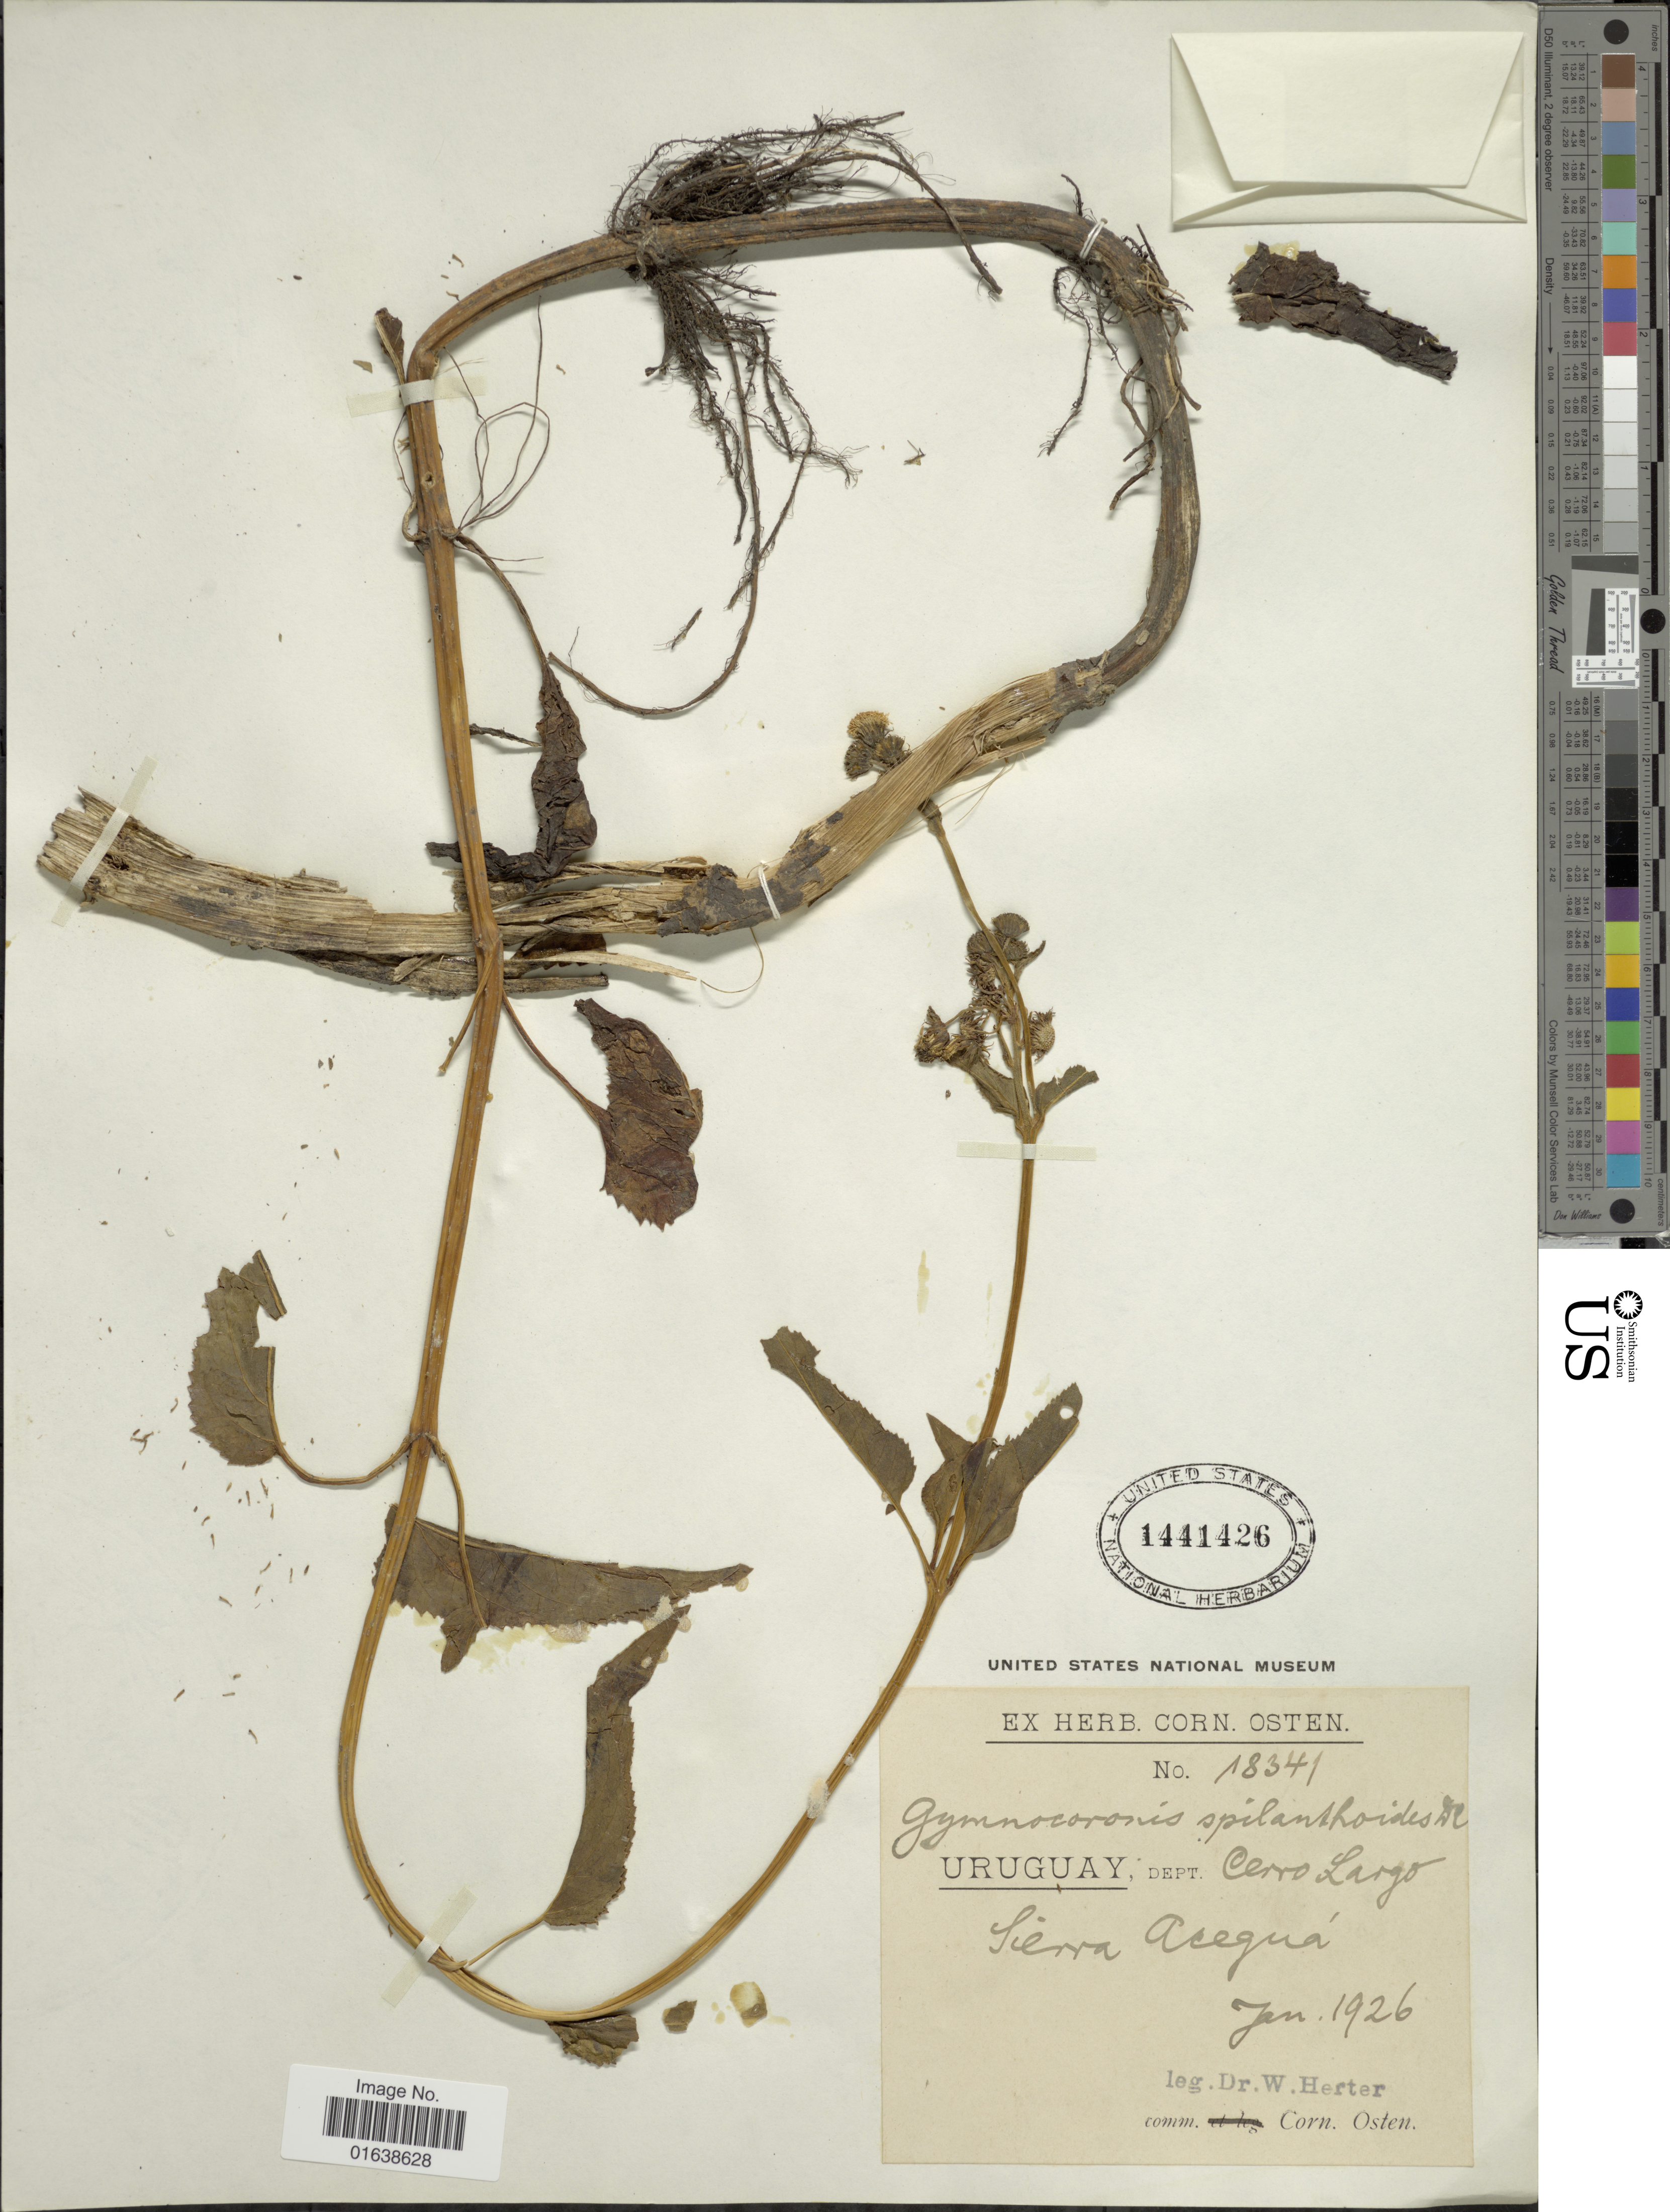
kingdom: Plantae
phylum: Tracheophyta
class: Magnoliopsida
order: Asterales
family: Asteraceae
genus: Gymnocoronis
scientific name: Gymnocoronis spilanthoides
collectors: W. G. Herter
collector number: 18341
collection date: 1926-01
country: Uruguay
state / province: Cerro Largo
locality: Dept. Cerro Largo.Sierra Acegua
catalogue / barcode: US 1441426